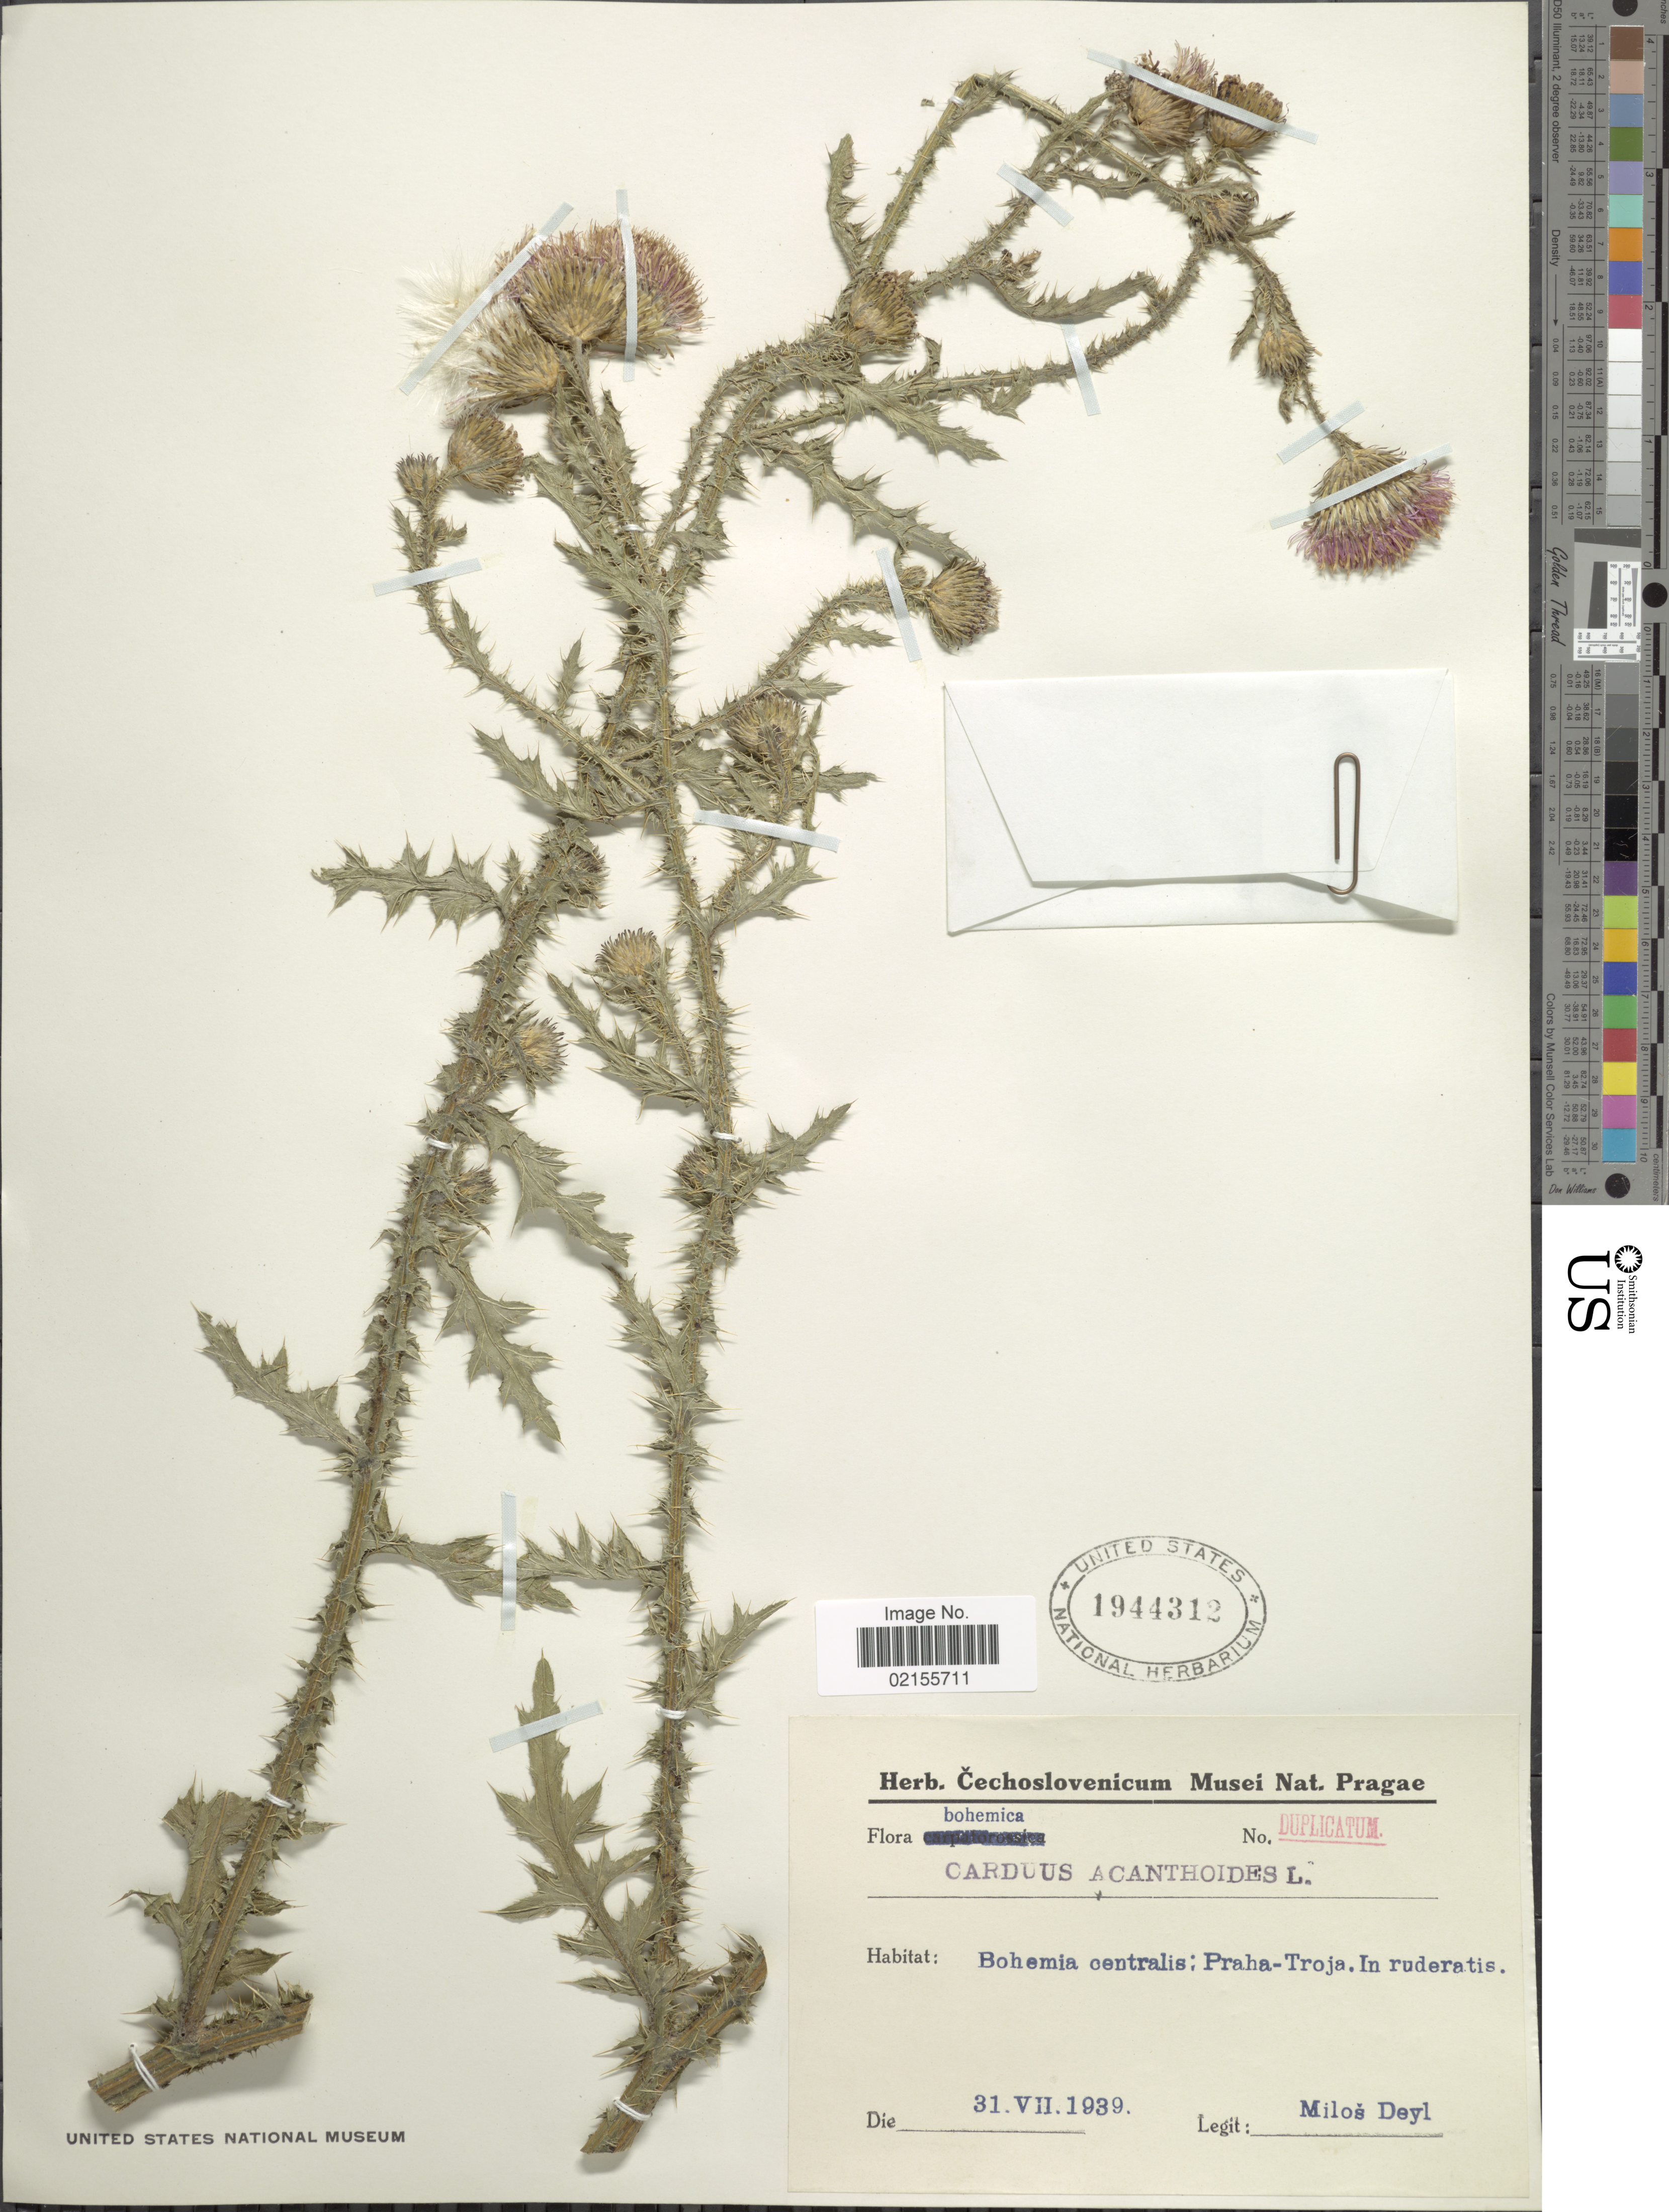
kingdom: Plantae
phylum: Tracheophyta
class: Magnoliopsida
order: Asterales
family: Asteraceae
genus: Carduus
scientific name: Carduus acanthoides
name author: L.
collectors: M. Deyl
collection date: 1939-07-31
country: Czechia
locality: Bohemia centralis: Paraha-Troja. In ruderatis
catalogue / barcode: US 1944312